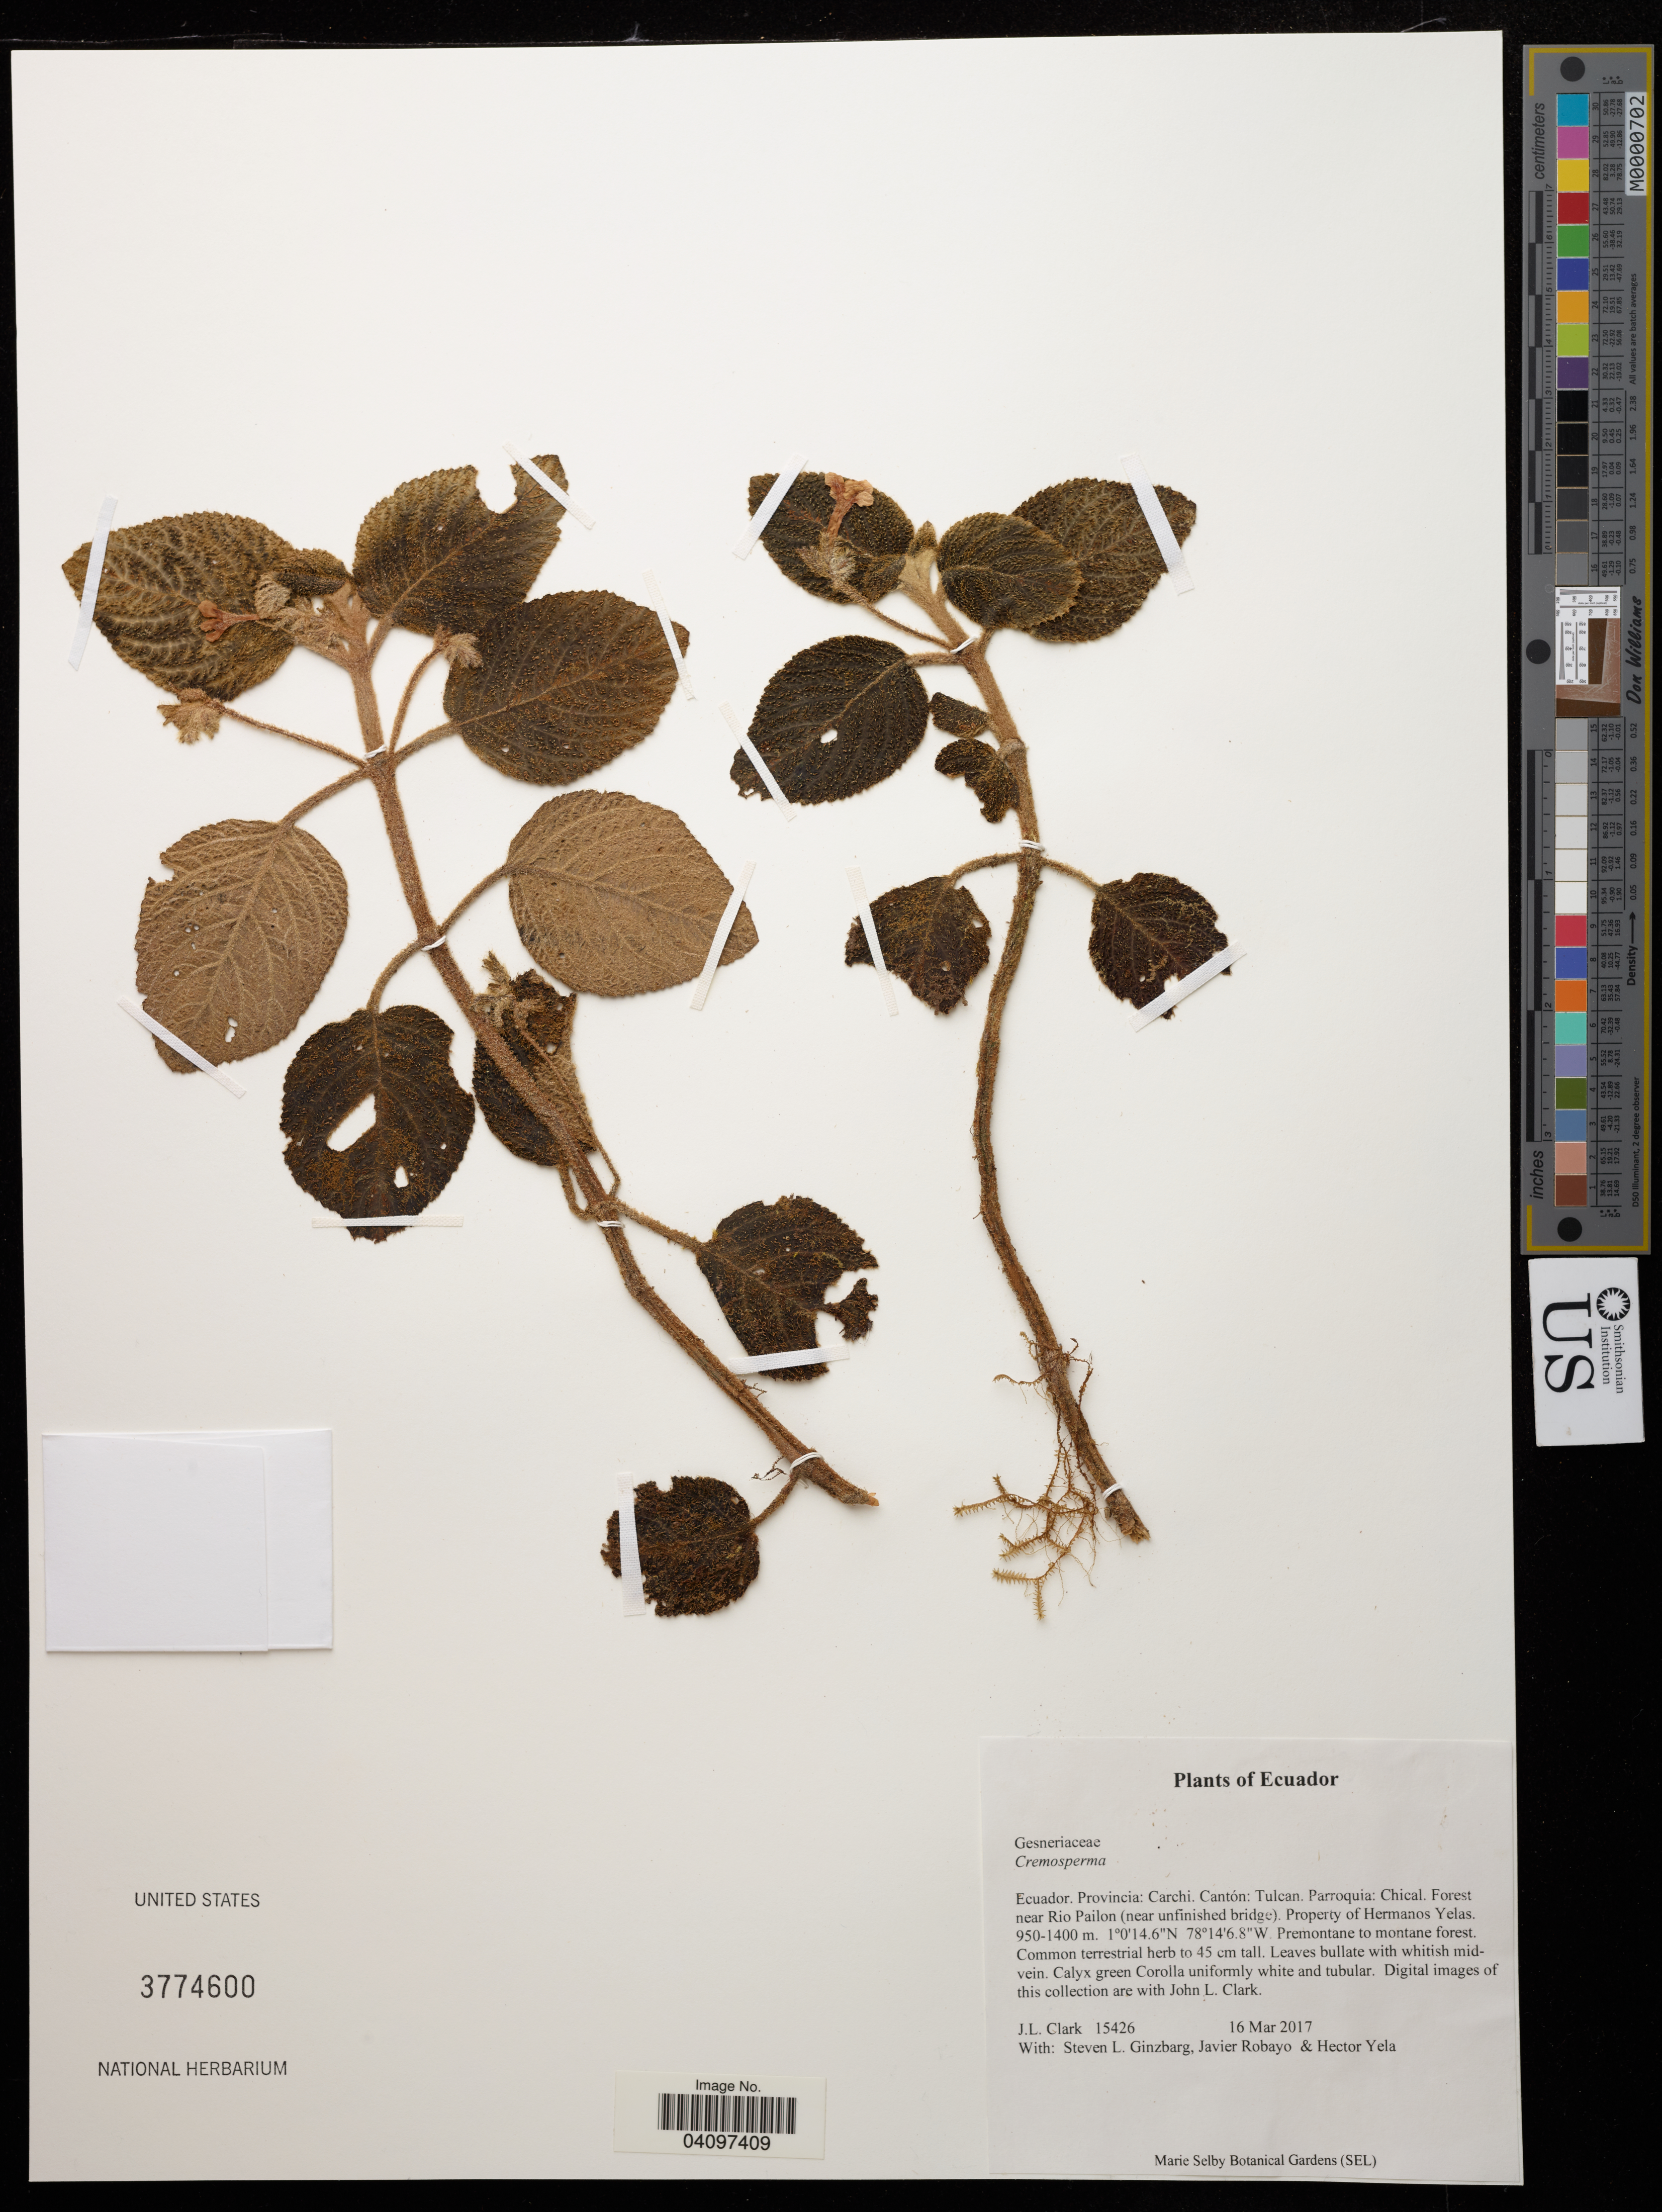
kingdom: Plantae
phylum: Tracheophyta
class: Magnoliopsida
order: Lamiales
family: Gesneriaceae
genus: Cremosperma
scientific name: Cremosperma sp.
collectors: J. Clark, S. Ginzbarg & J. Robayo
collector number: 15426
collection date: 2017-03-16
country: Ecuador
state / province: Carchi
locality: Cantón: Tulcan. Parroquia: Chical. Forest near Rio Pailon (near unfinished bridge). Property of Hermanos Yelas.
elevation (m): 950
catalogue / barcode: US 3774600